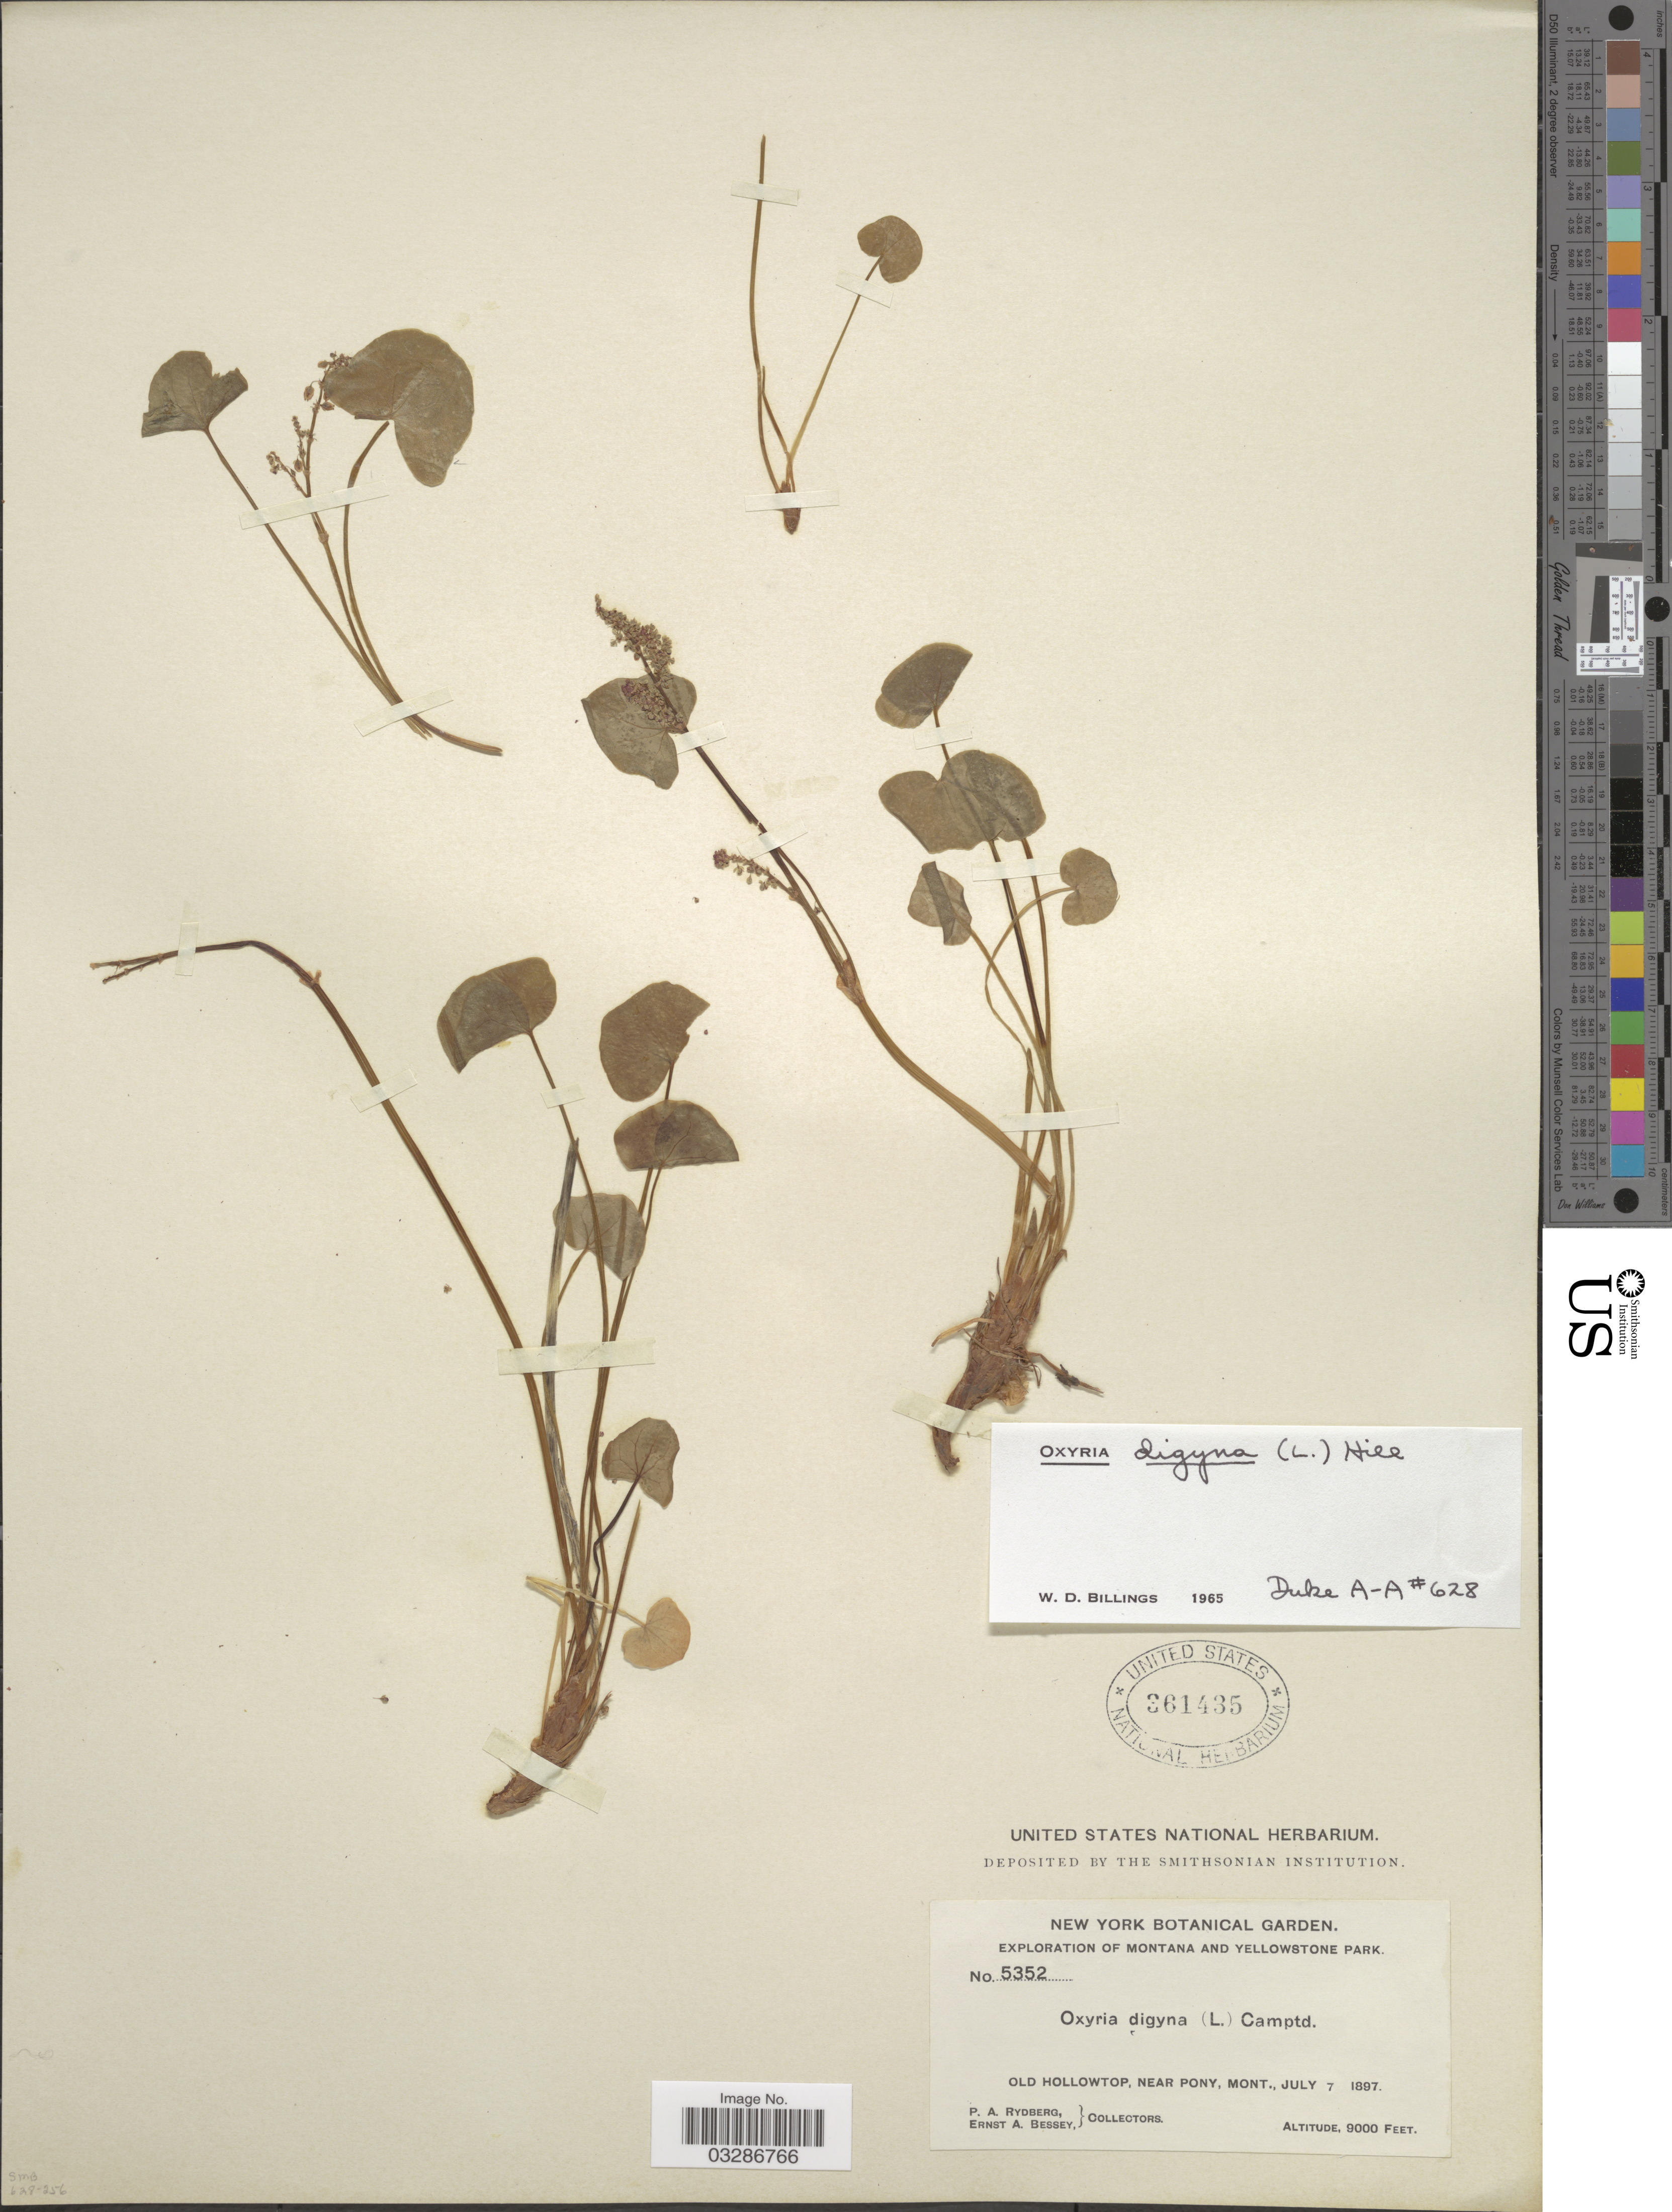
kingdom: Plantae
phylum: Tracheophyta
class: Magnoliopsida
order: Caryophyllales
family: Polygonaceae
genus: Oxyria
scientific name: Oxyria digyna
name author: (L.) Hill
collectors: P. A. Rydberg & E. A. Bessey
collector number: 5352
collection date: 1897-07-07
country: United States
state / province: Montana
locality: Montana and Yellowstone Park. Old Hollowtop, near Pony.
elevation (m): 2743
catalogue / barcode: US 361435